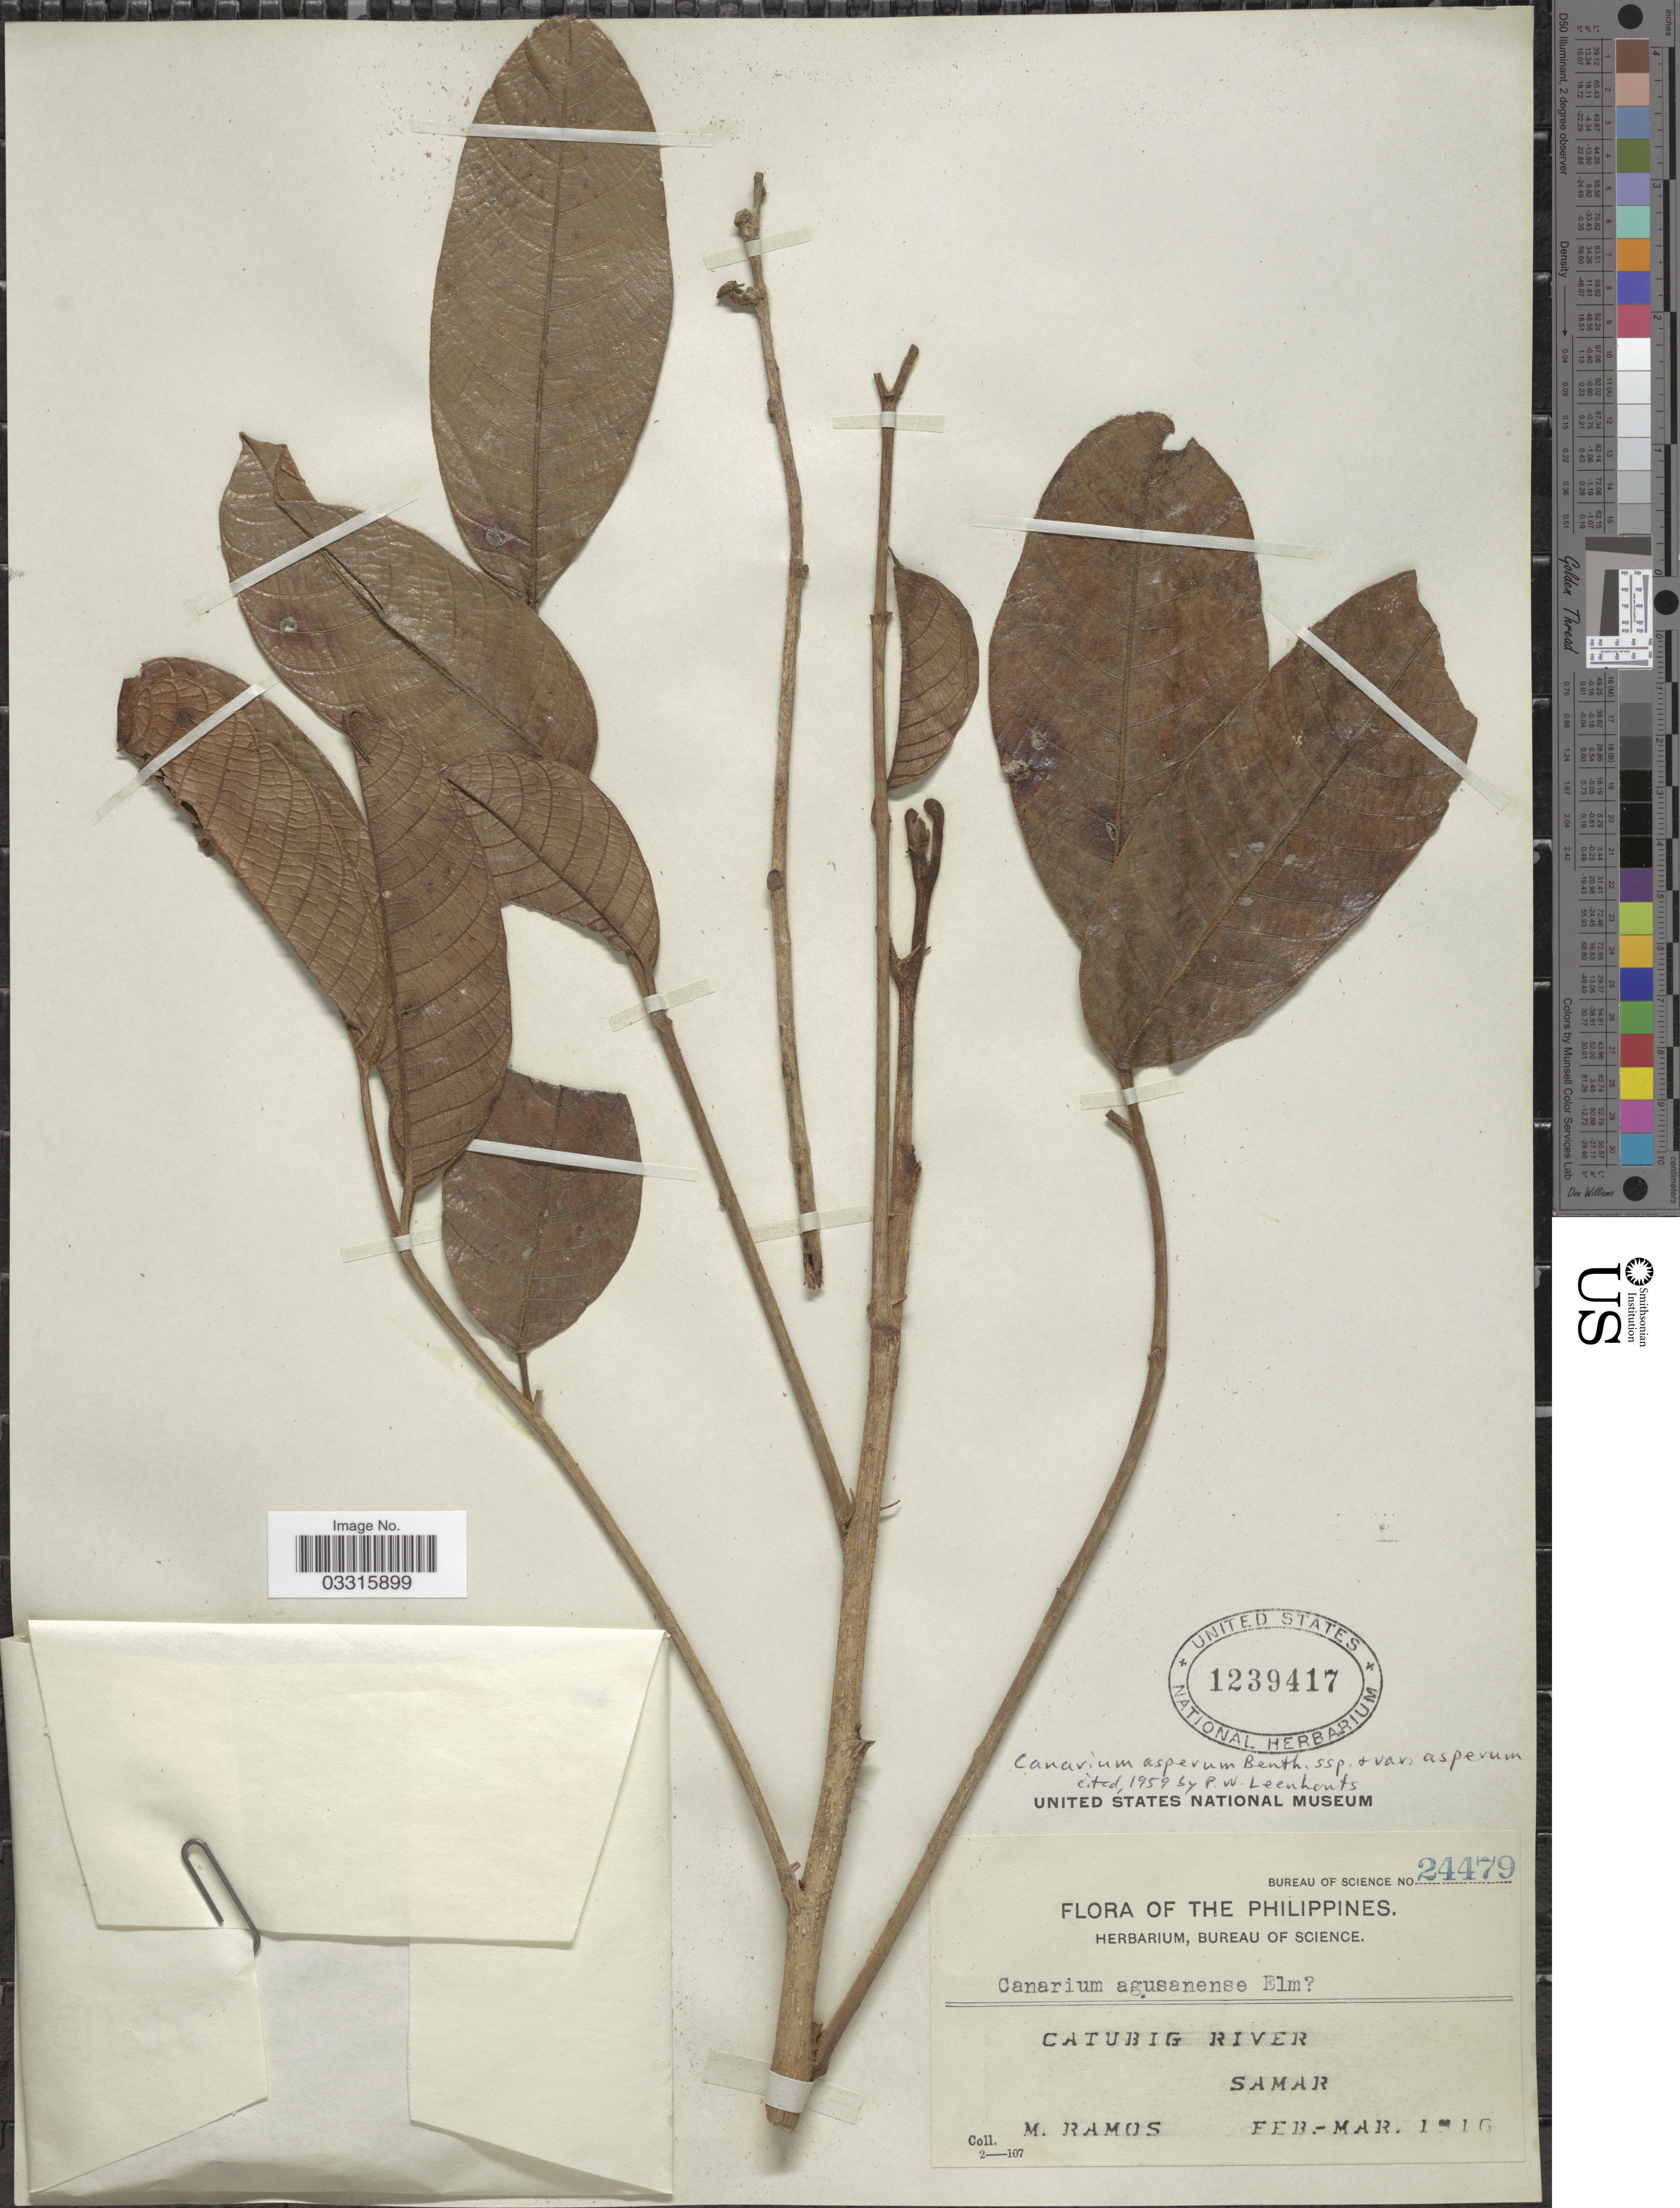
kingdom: Plantae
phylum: Tracheophyta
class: Magnoliopsida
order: Sapindales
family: Burseraceae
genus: Canarium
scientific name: Canarium asperum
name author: Benth.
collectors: M. Ramos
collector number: Bureau of Science 24479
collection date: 1916-02/1916-03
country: Philippines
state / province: Eastern Visayas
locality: Catubig River. Samar.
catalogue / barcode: US 1239417